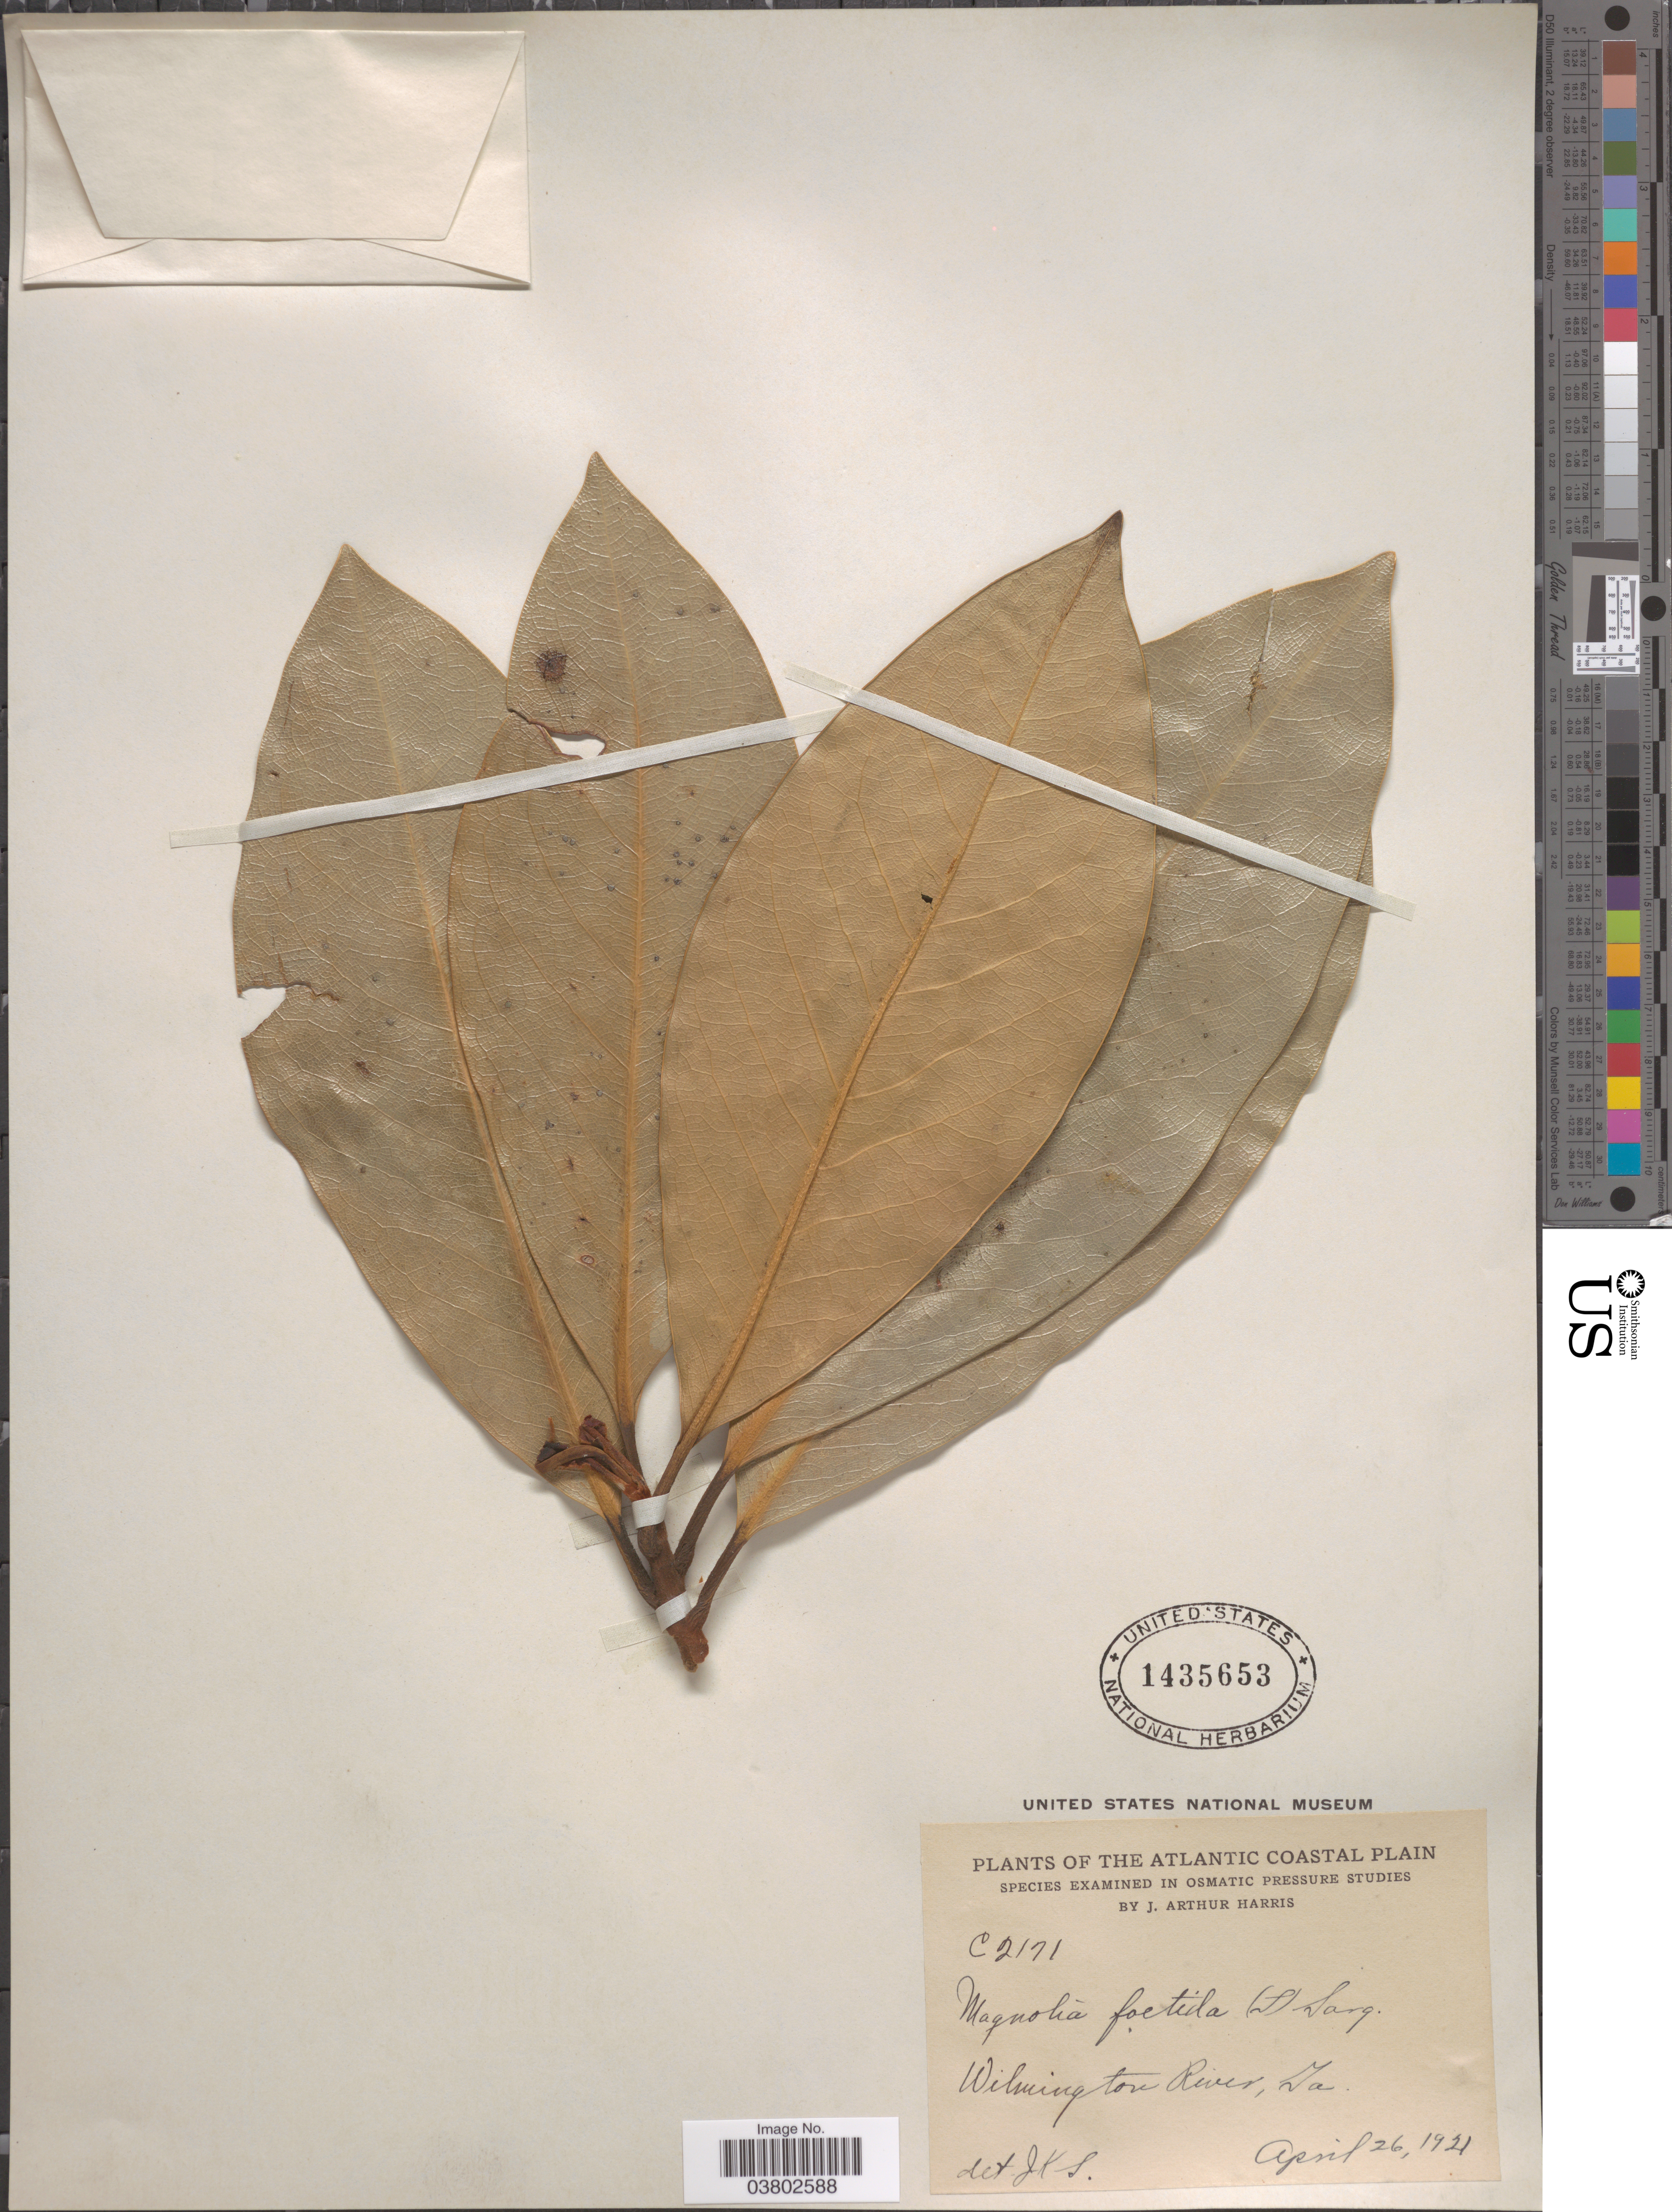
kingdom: Plantae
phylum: Tracheophyta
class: Magnoliopsida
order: Magnoliales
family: Magnoliaceae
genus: Magnolia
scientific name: Magnolia grandiflora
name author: L.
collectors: J. A. Harris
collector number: C2171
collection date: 1921-04-26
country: United States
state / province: Georgia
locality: Atlantic Coastal Plain. Wilmington River.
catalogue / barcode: US 1435653